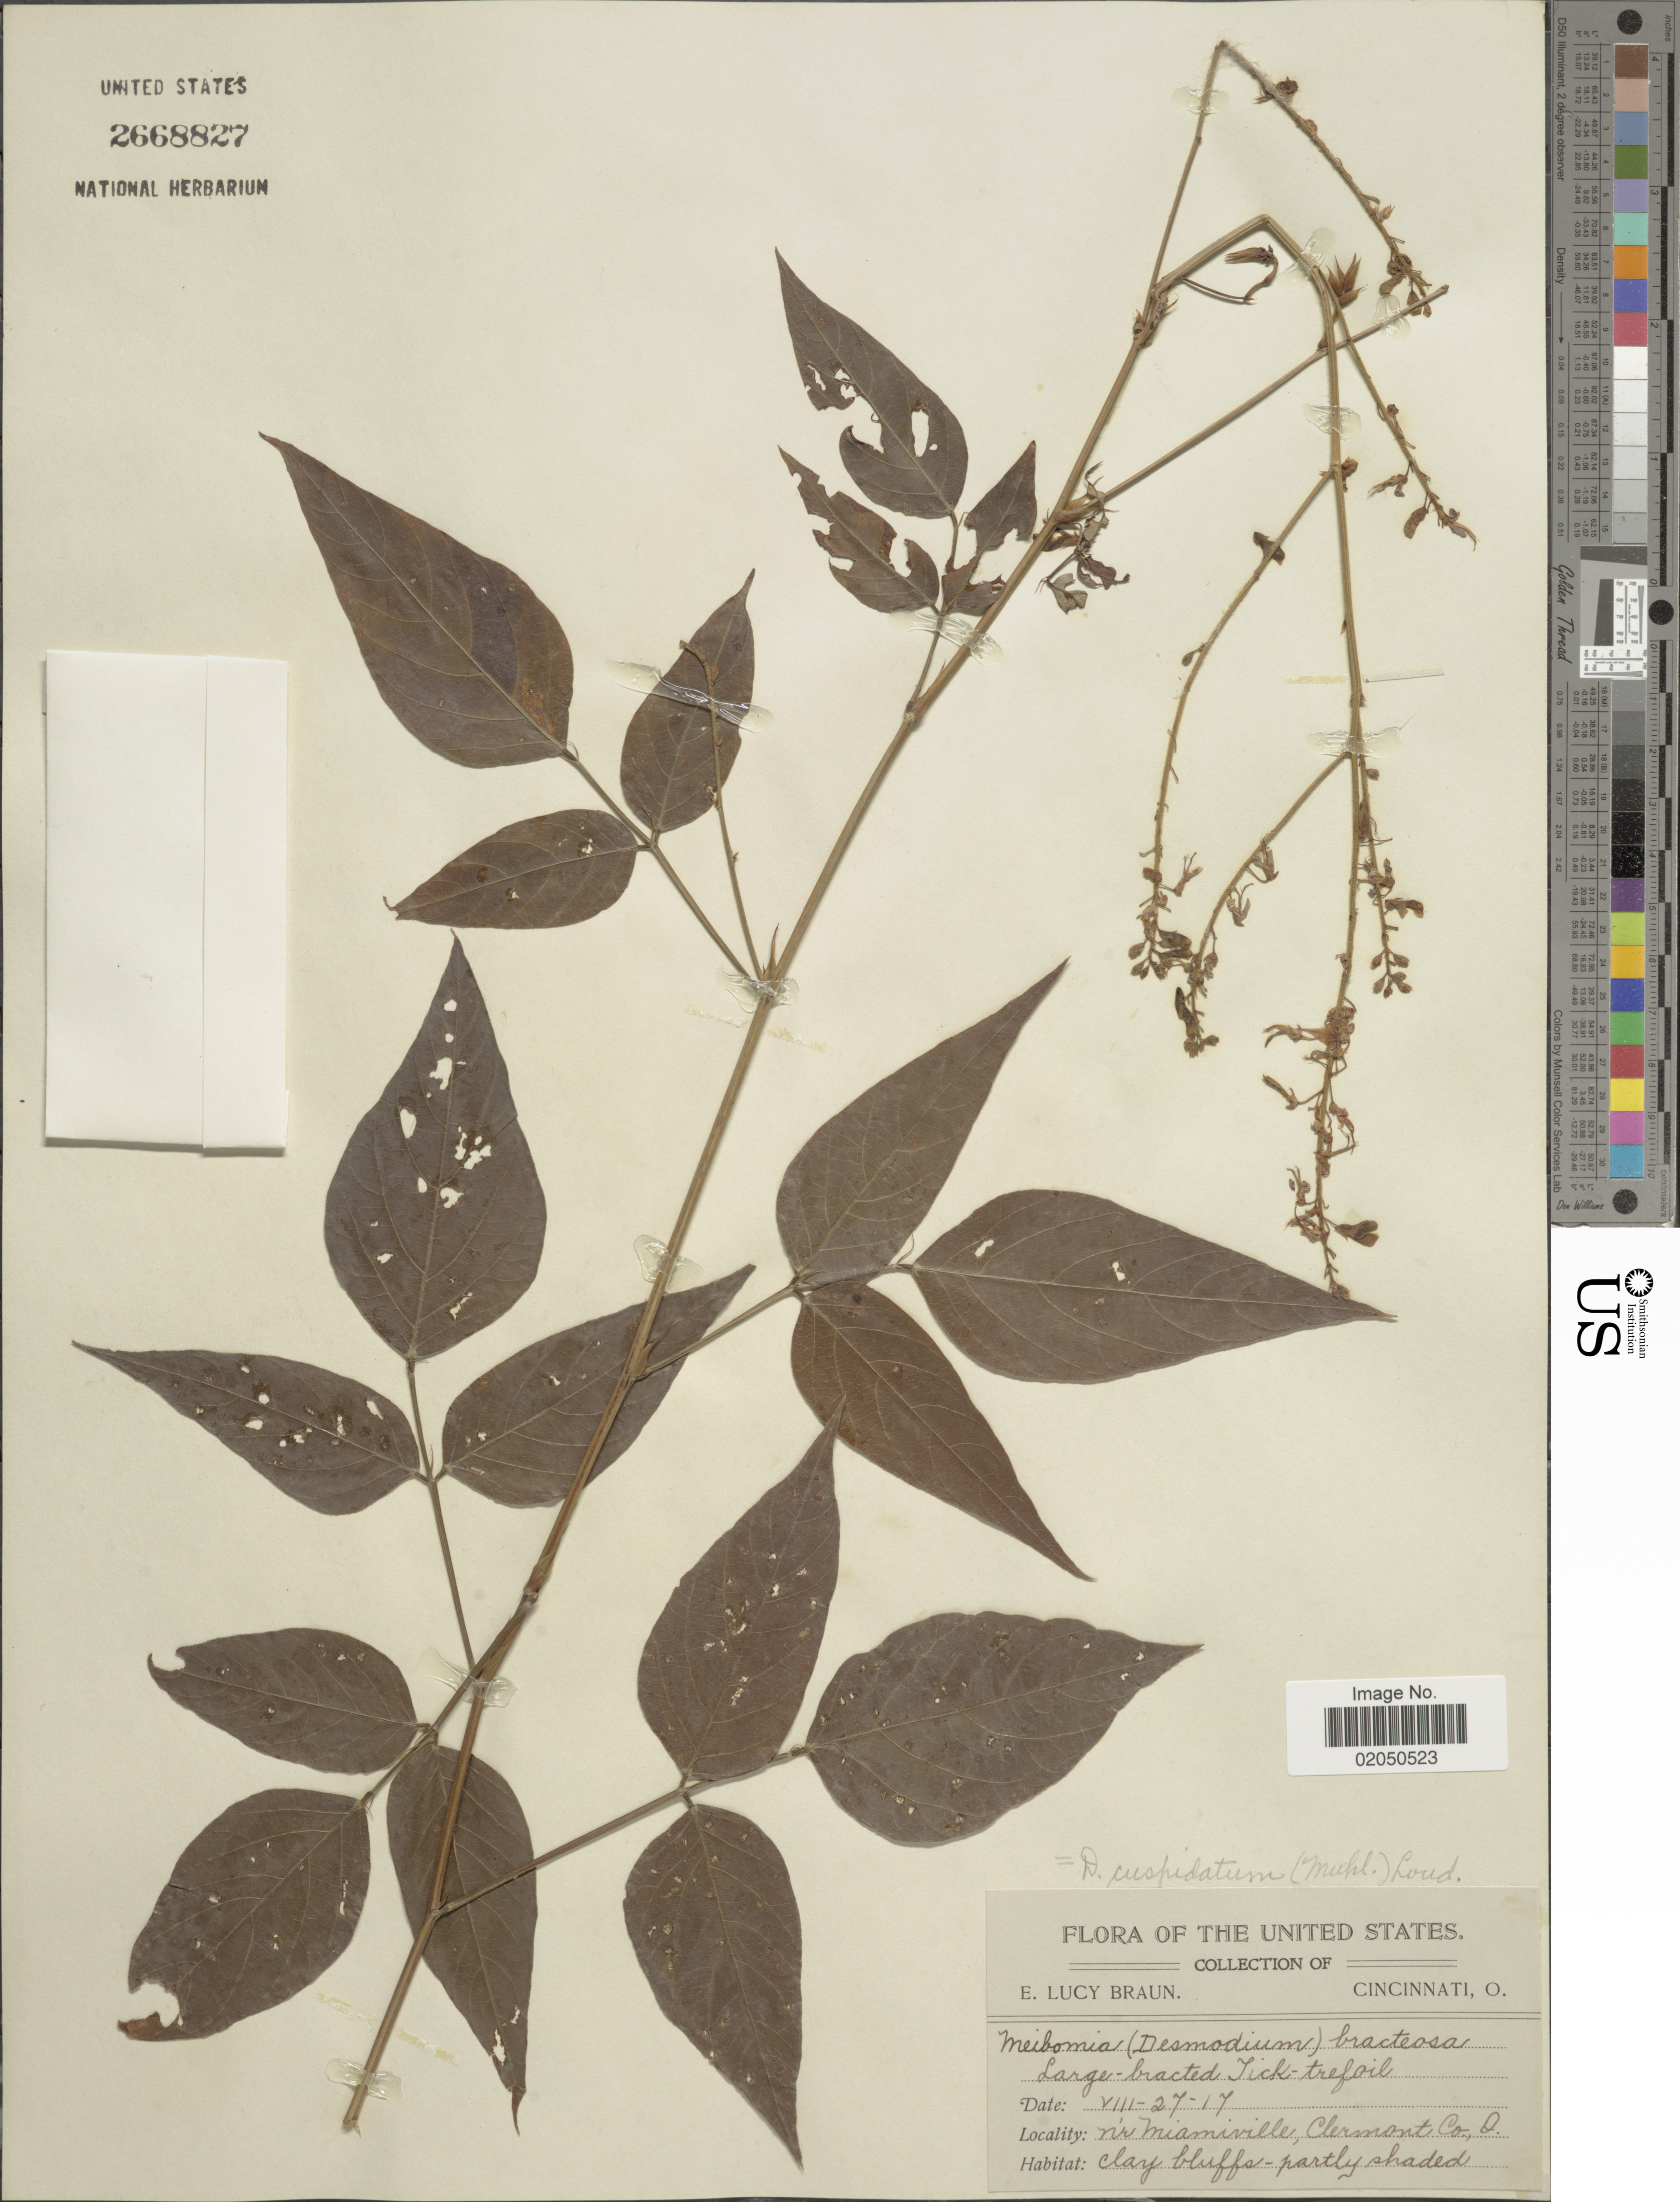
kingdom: Plantae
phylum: Tracheophyta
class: Magnoliopsida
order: Fabales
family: Fabaceae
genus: Desmodium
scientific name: Desmodium cuspidatum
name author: (Muhl. ex Willd.) Loudon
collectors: E. L. Braun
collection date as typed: Transcribed d/m/y: 27/8/17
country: United States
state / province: Ohio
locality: Nr. Miamiville, Clermont Co.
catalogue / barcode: US 2668827